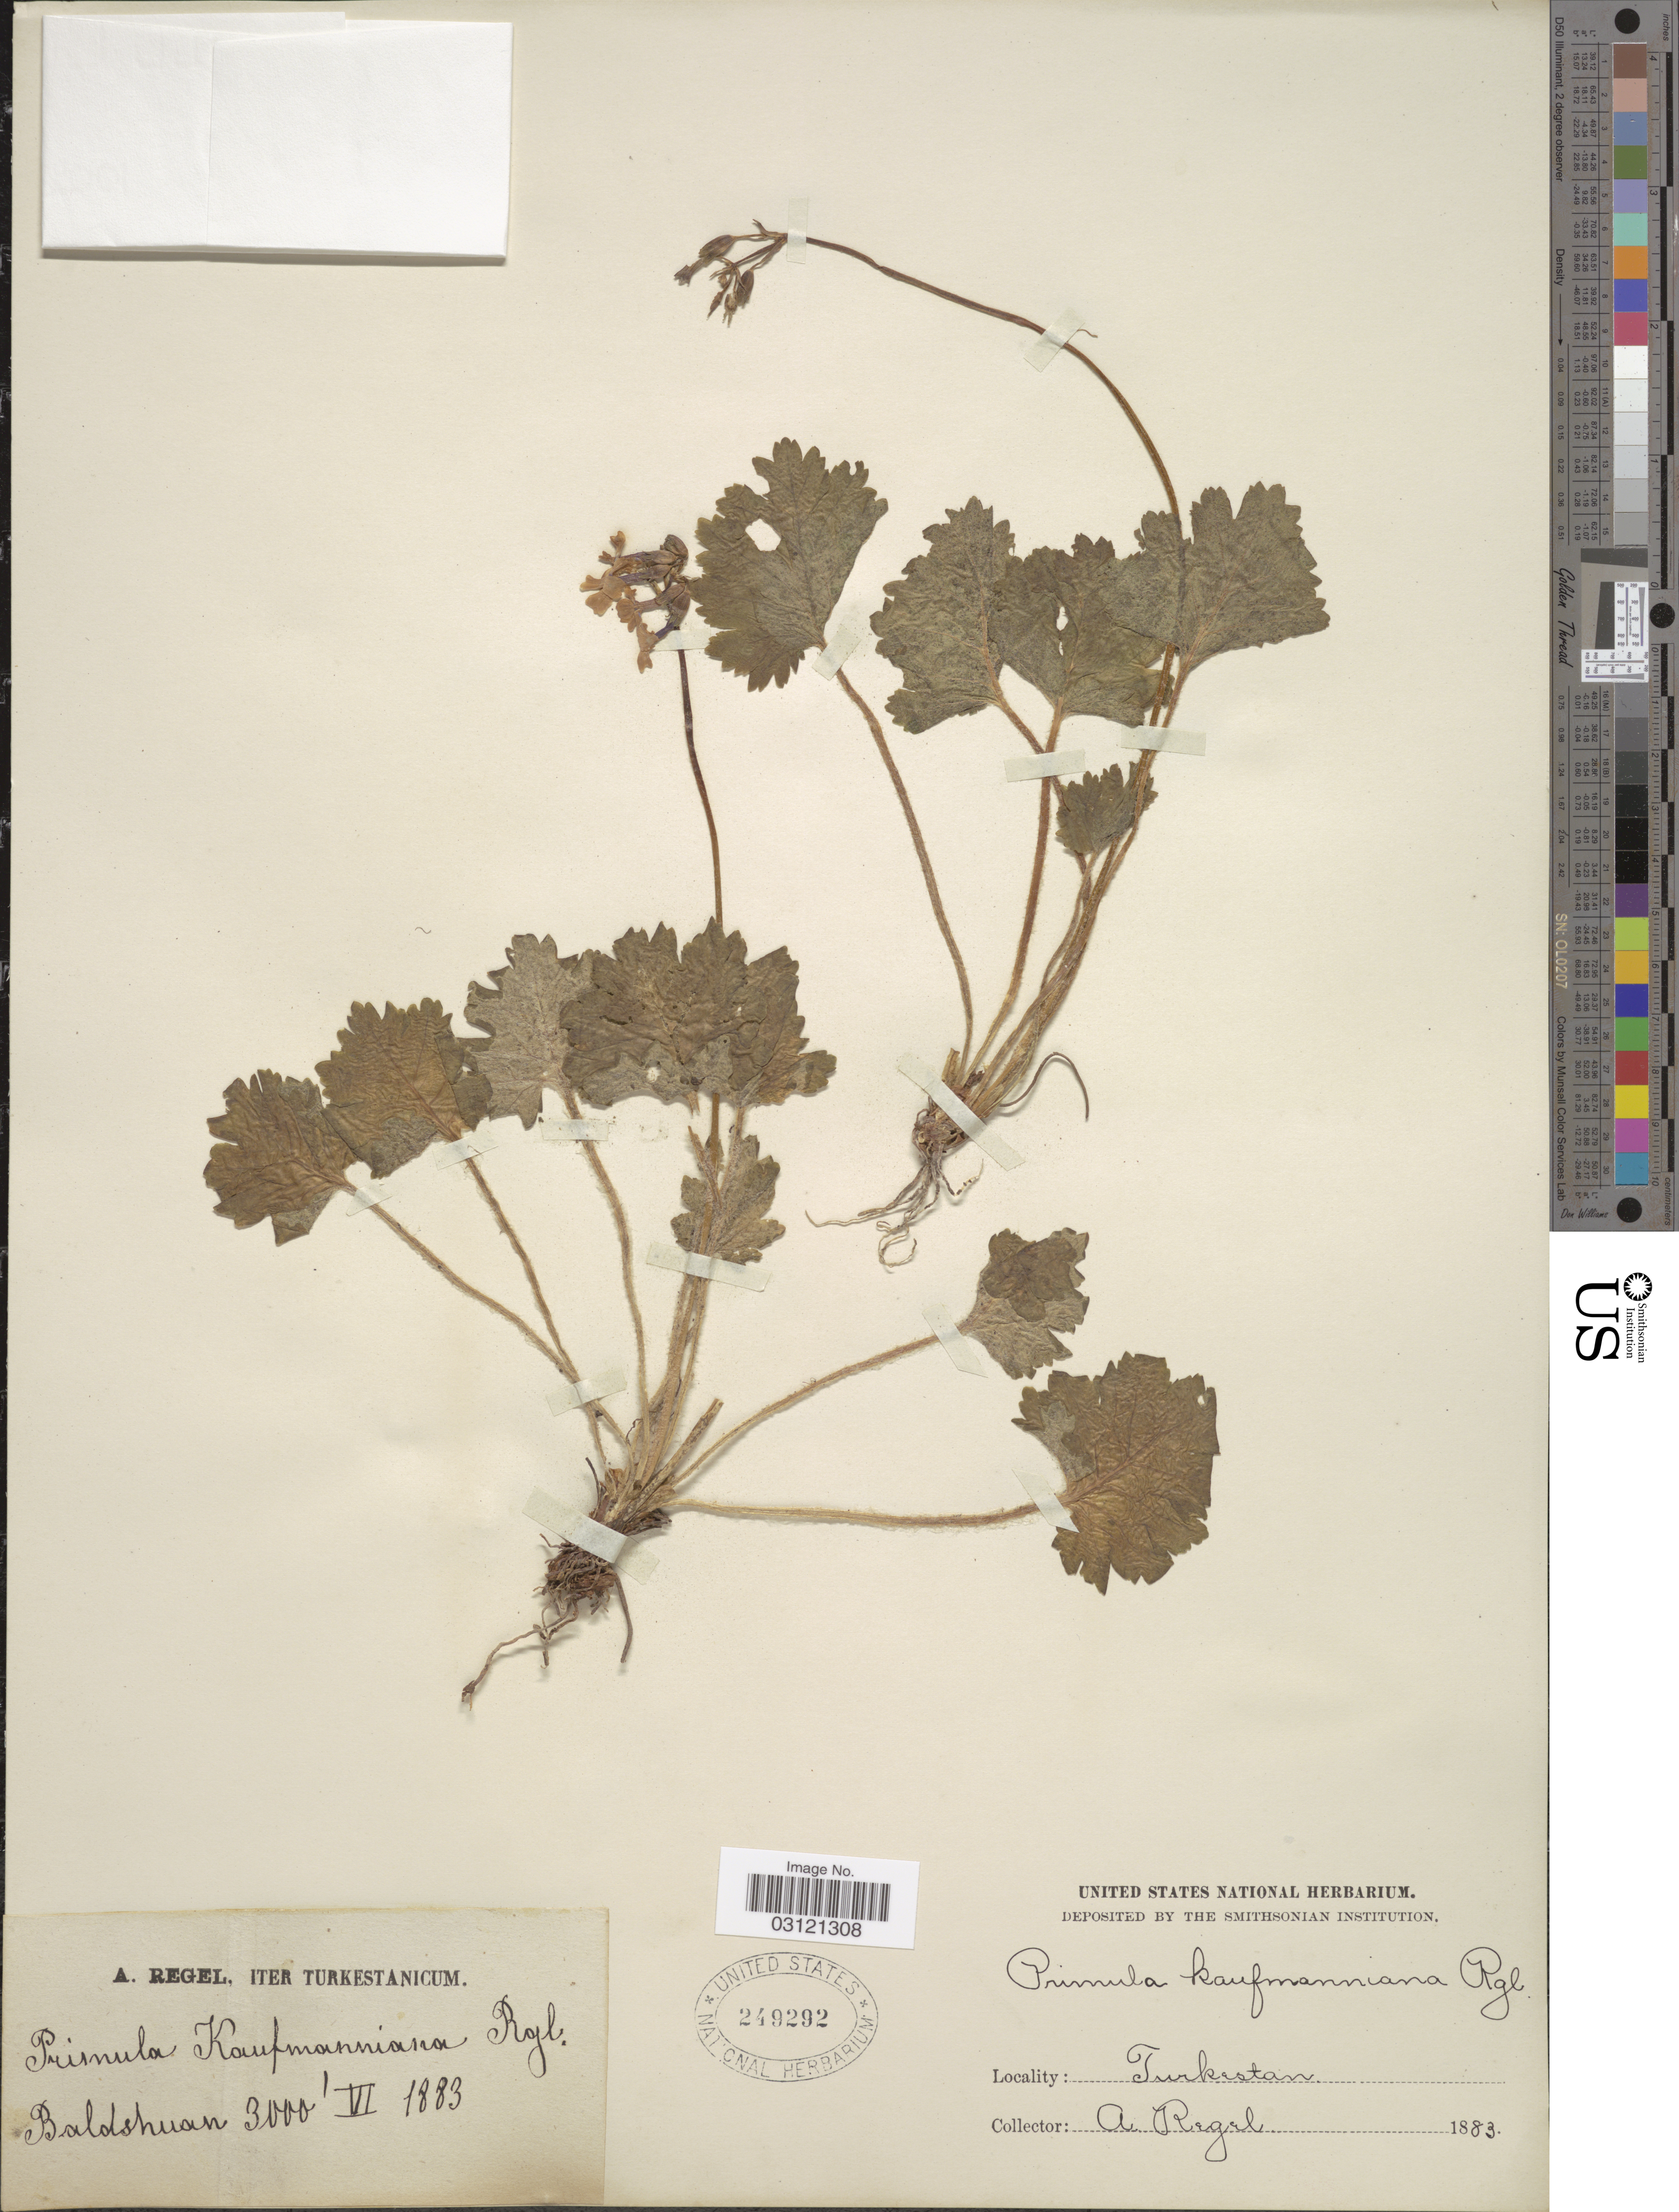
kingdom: Plantae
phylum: Tracheophyta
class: Magnoliopsida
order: Ericales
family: Primulaceae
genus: Primula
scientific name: Primula kaufmanniana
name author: Regel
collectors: A. Regel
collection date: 1883-06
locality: Turkestan, Baldshuan.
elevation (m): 914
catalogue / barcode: US 249292